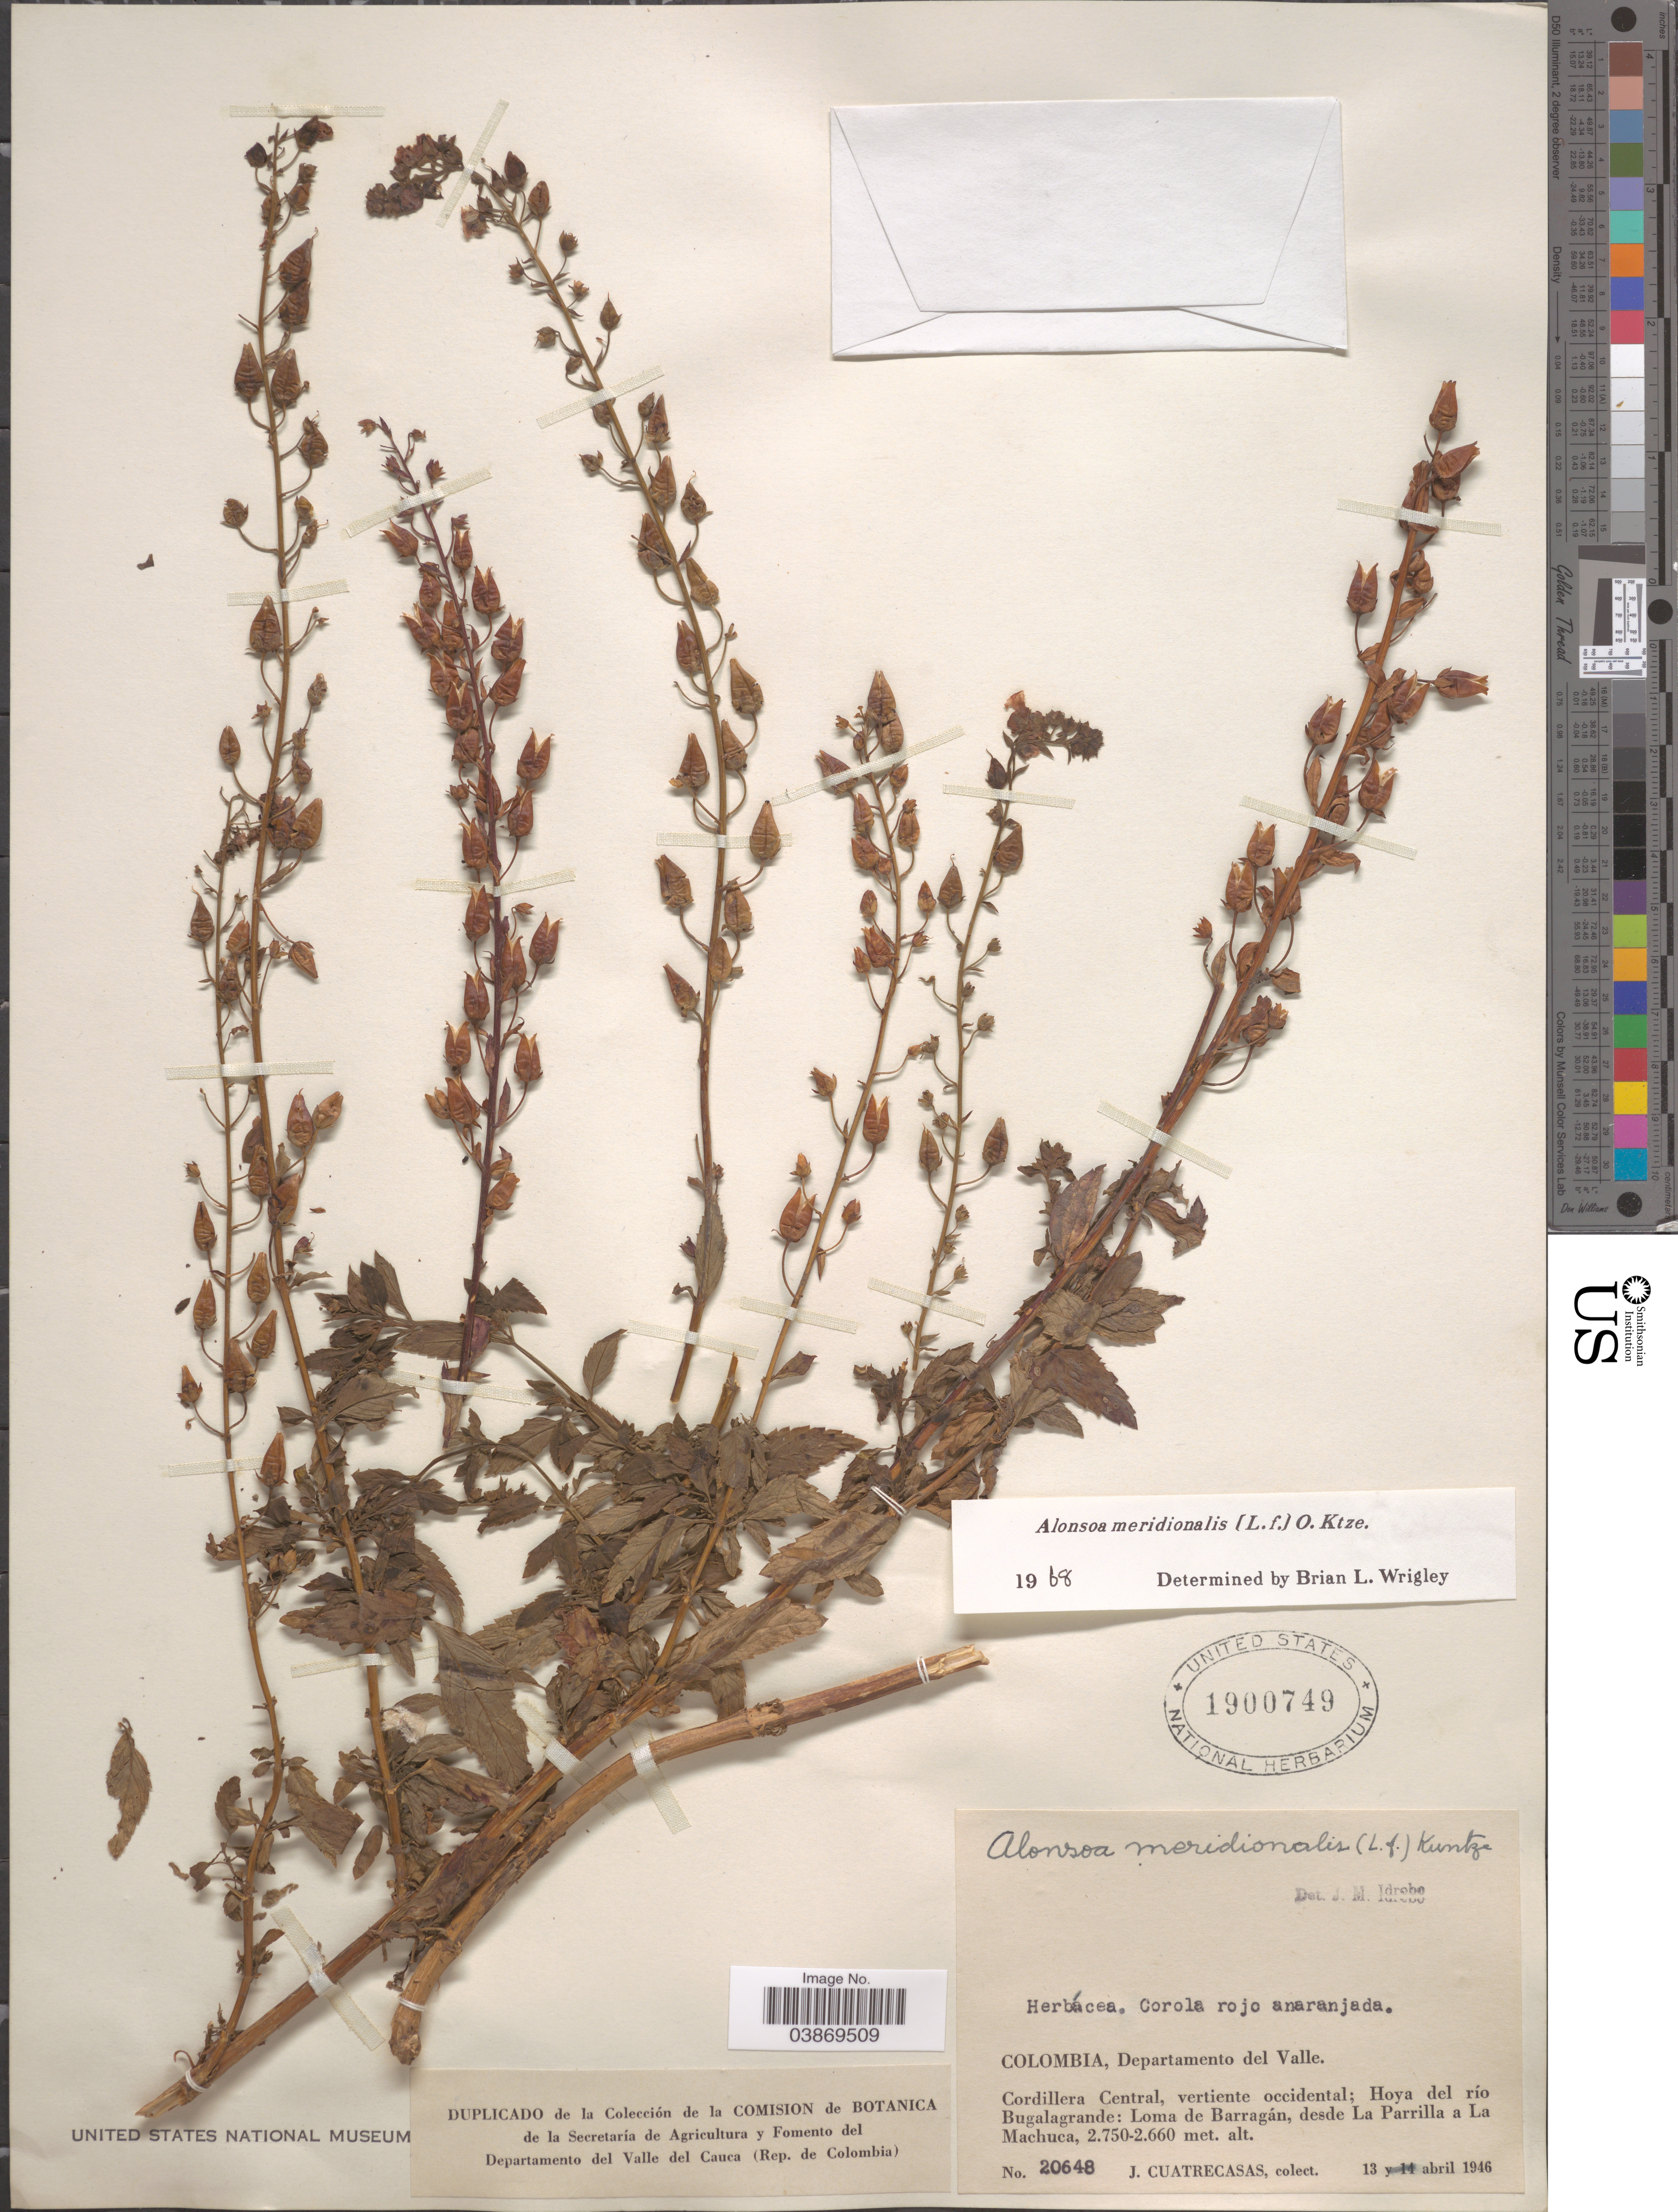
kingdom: Plantae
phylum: Tracheophyta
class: Magnoliopsida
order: Lamiales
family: Scrophulariaceae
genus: Alonsoa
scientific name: Alonsoa meridionalis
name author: (L. f.) Kuntze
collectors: J. Cuatrecasas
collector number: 20648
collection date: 1946-04-13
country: Colombia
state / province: Valle del Cauca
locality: Departamento del Valle. Cordillera Central, vertiente occidental; Hoya del río Bugalagrande: Loma de Barragán, desde La Parrilla a La Machuca.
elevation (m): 2660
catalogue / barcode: US 1900749